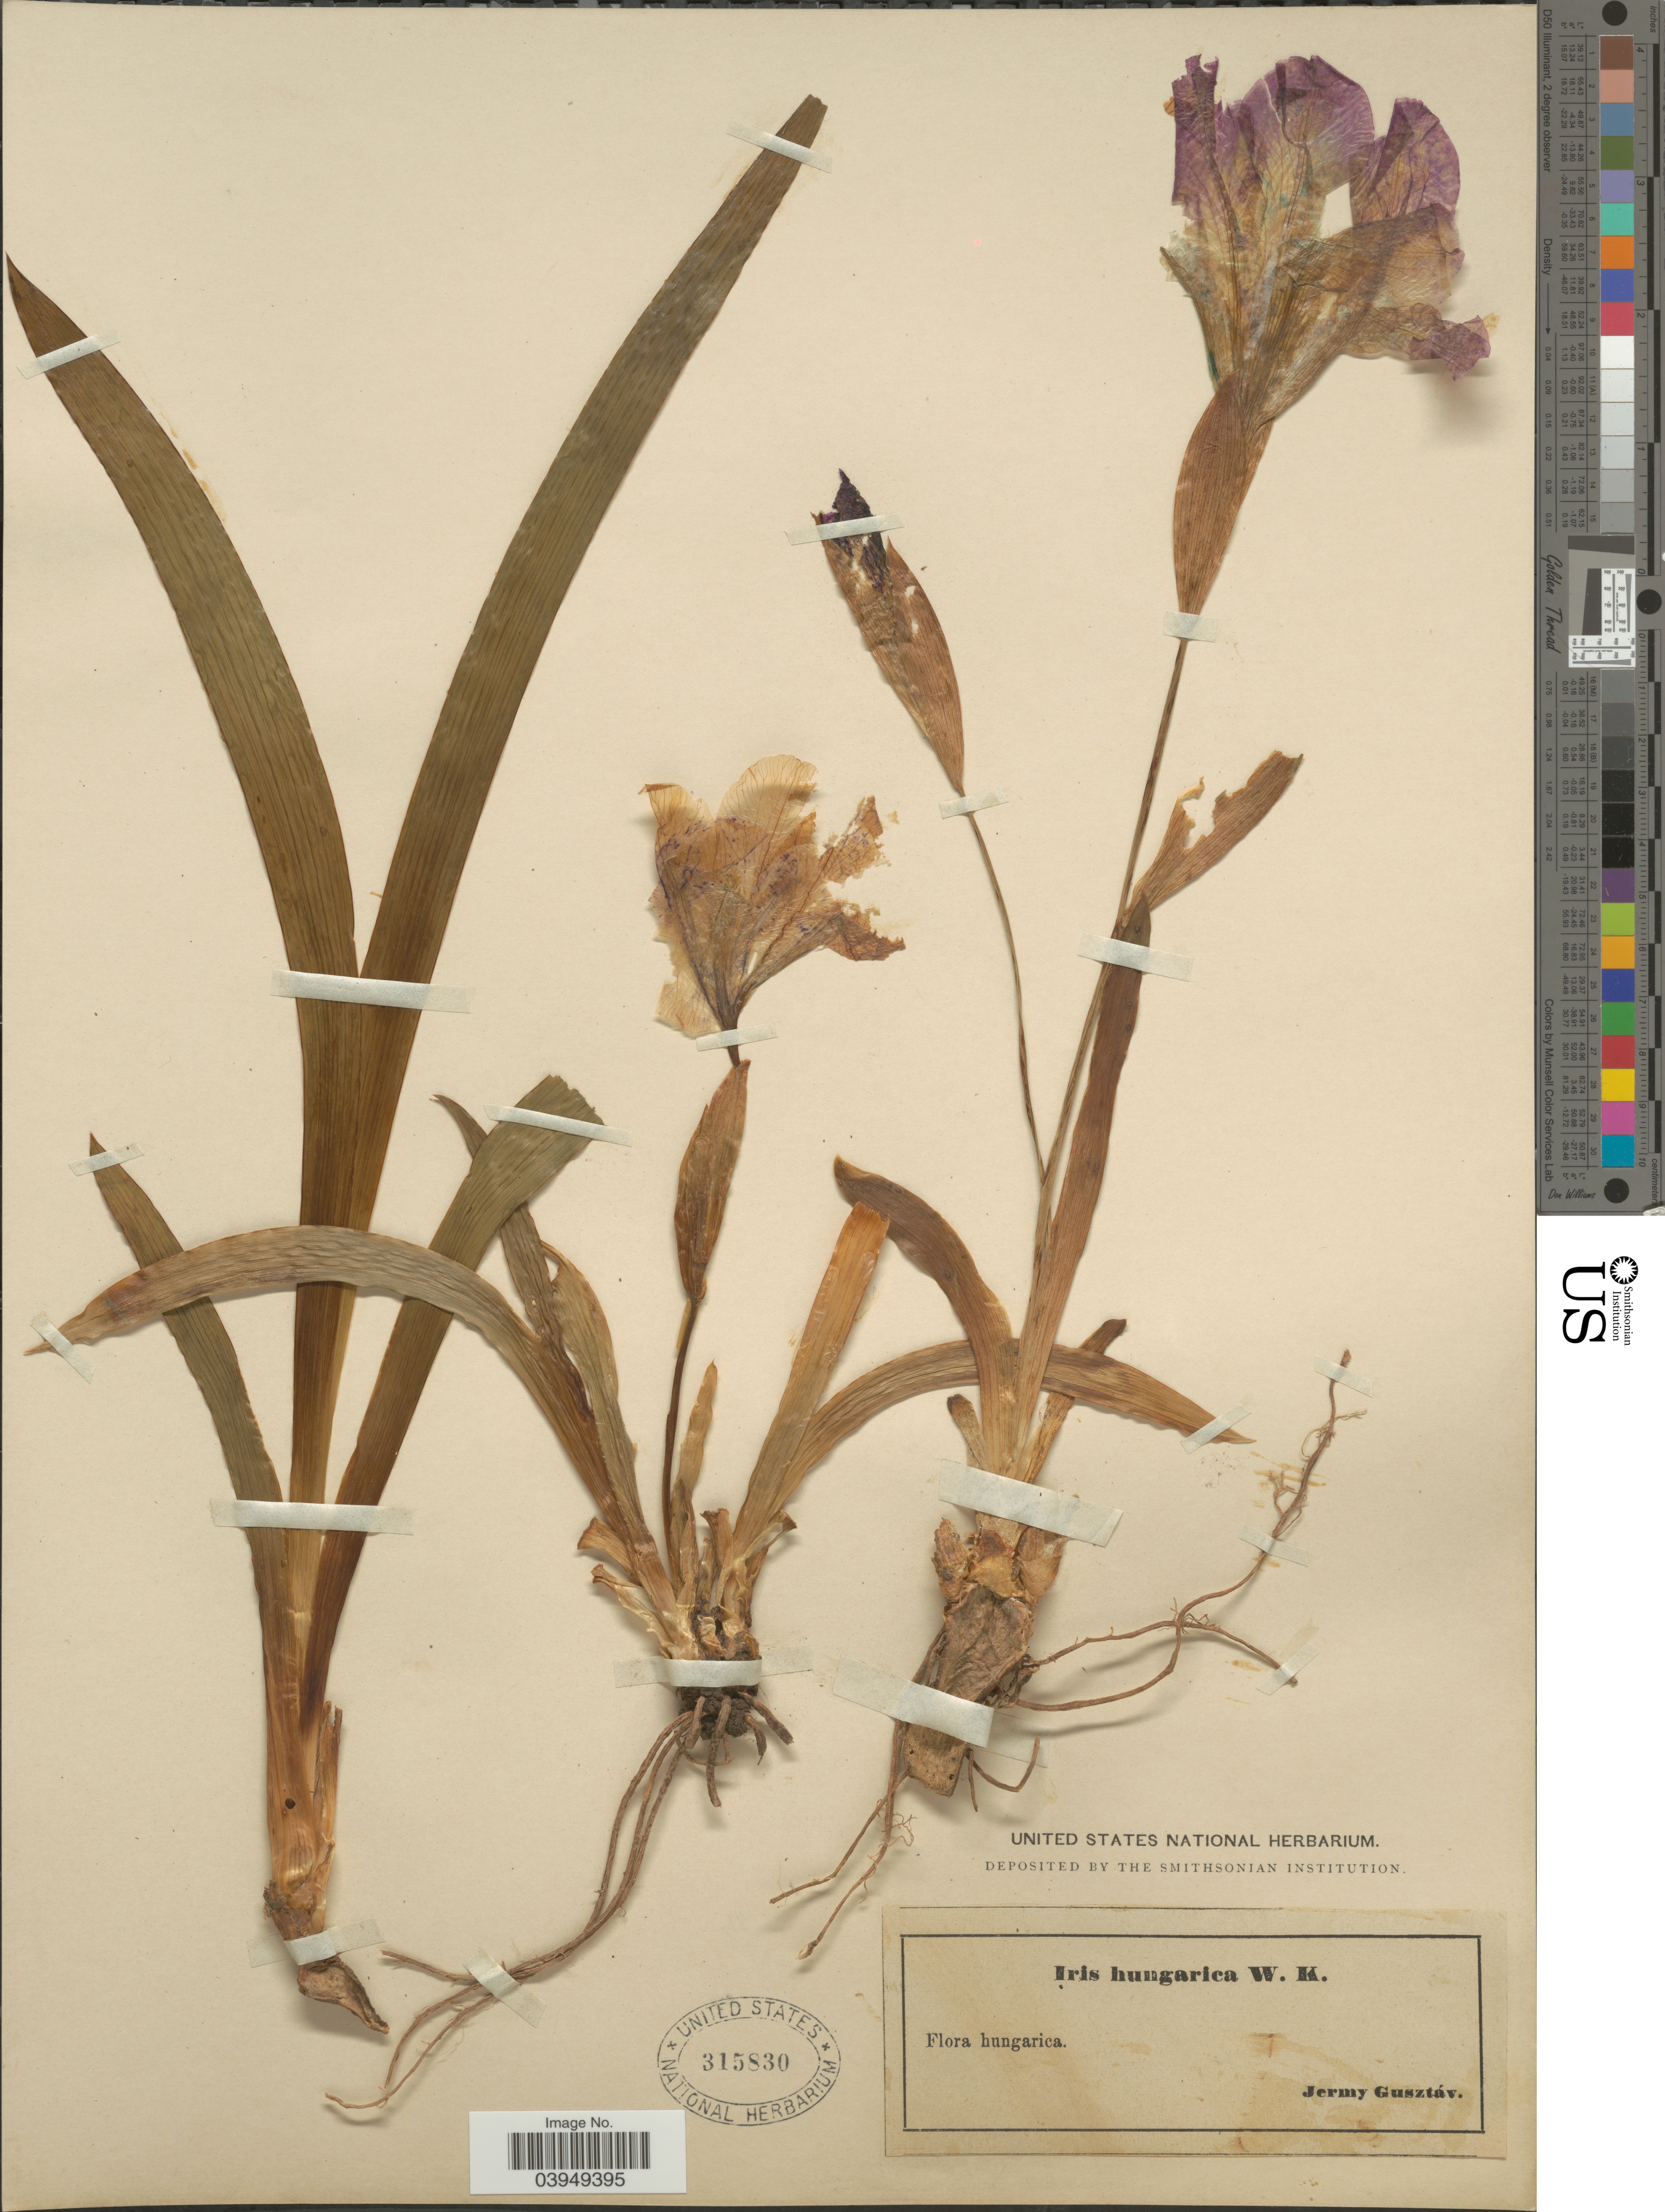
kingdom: Plantae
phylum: Tracheophyta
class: Liliopsida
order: Asparagales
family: Iridaceae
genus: Iris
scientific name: Iris hungarica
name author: Waldst. & Kit.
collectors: J. Gusztav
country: Hungary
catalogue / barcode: US 315830